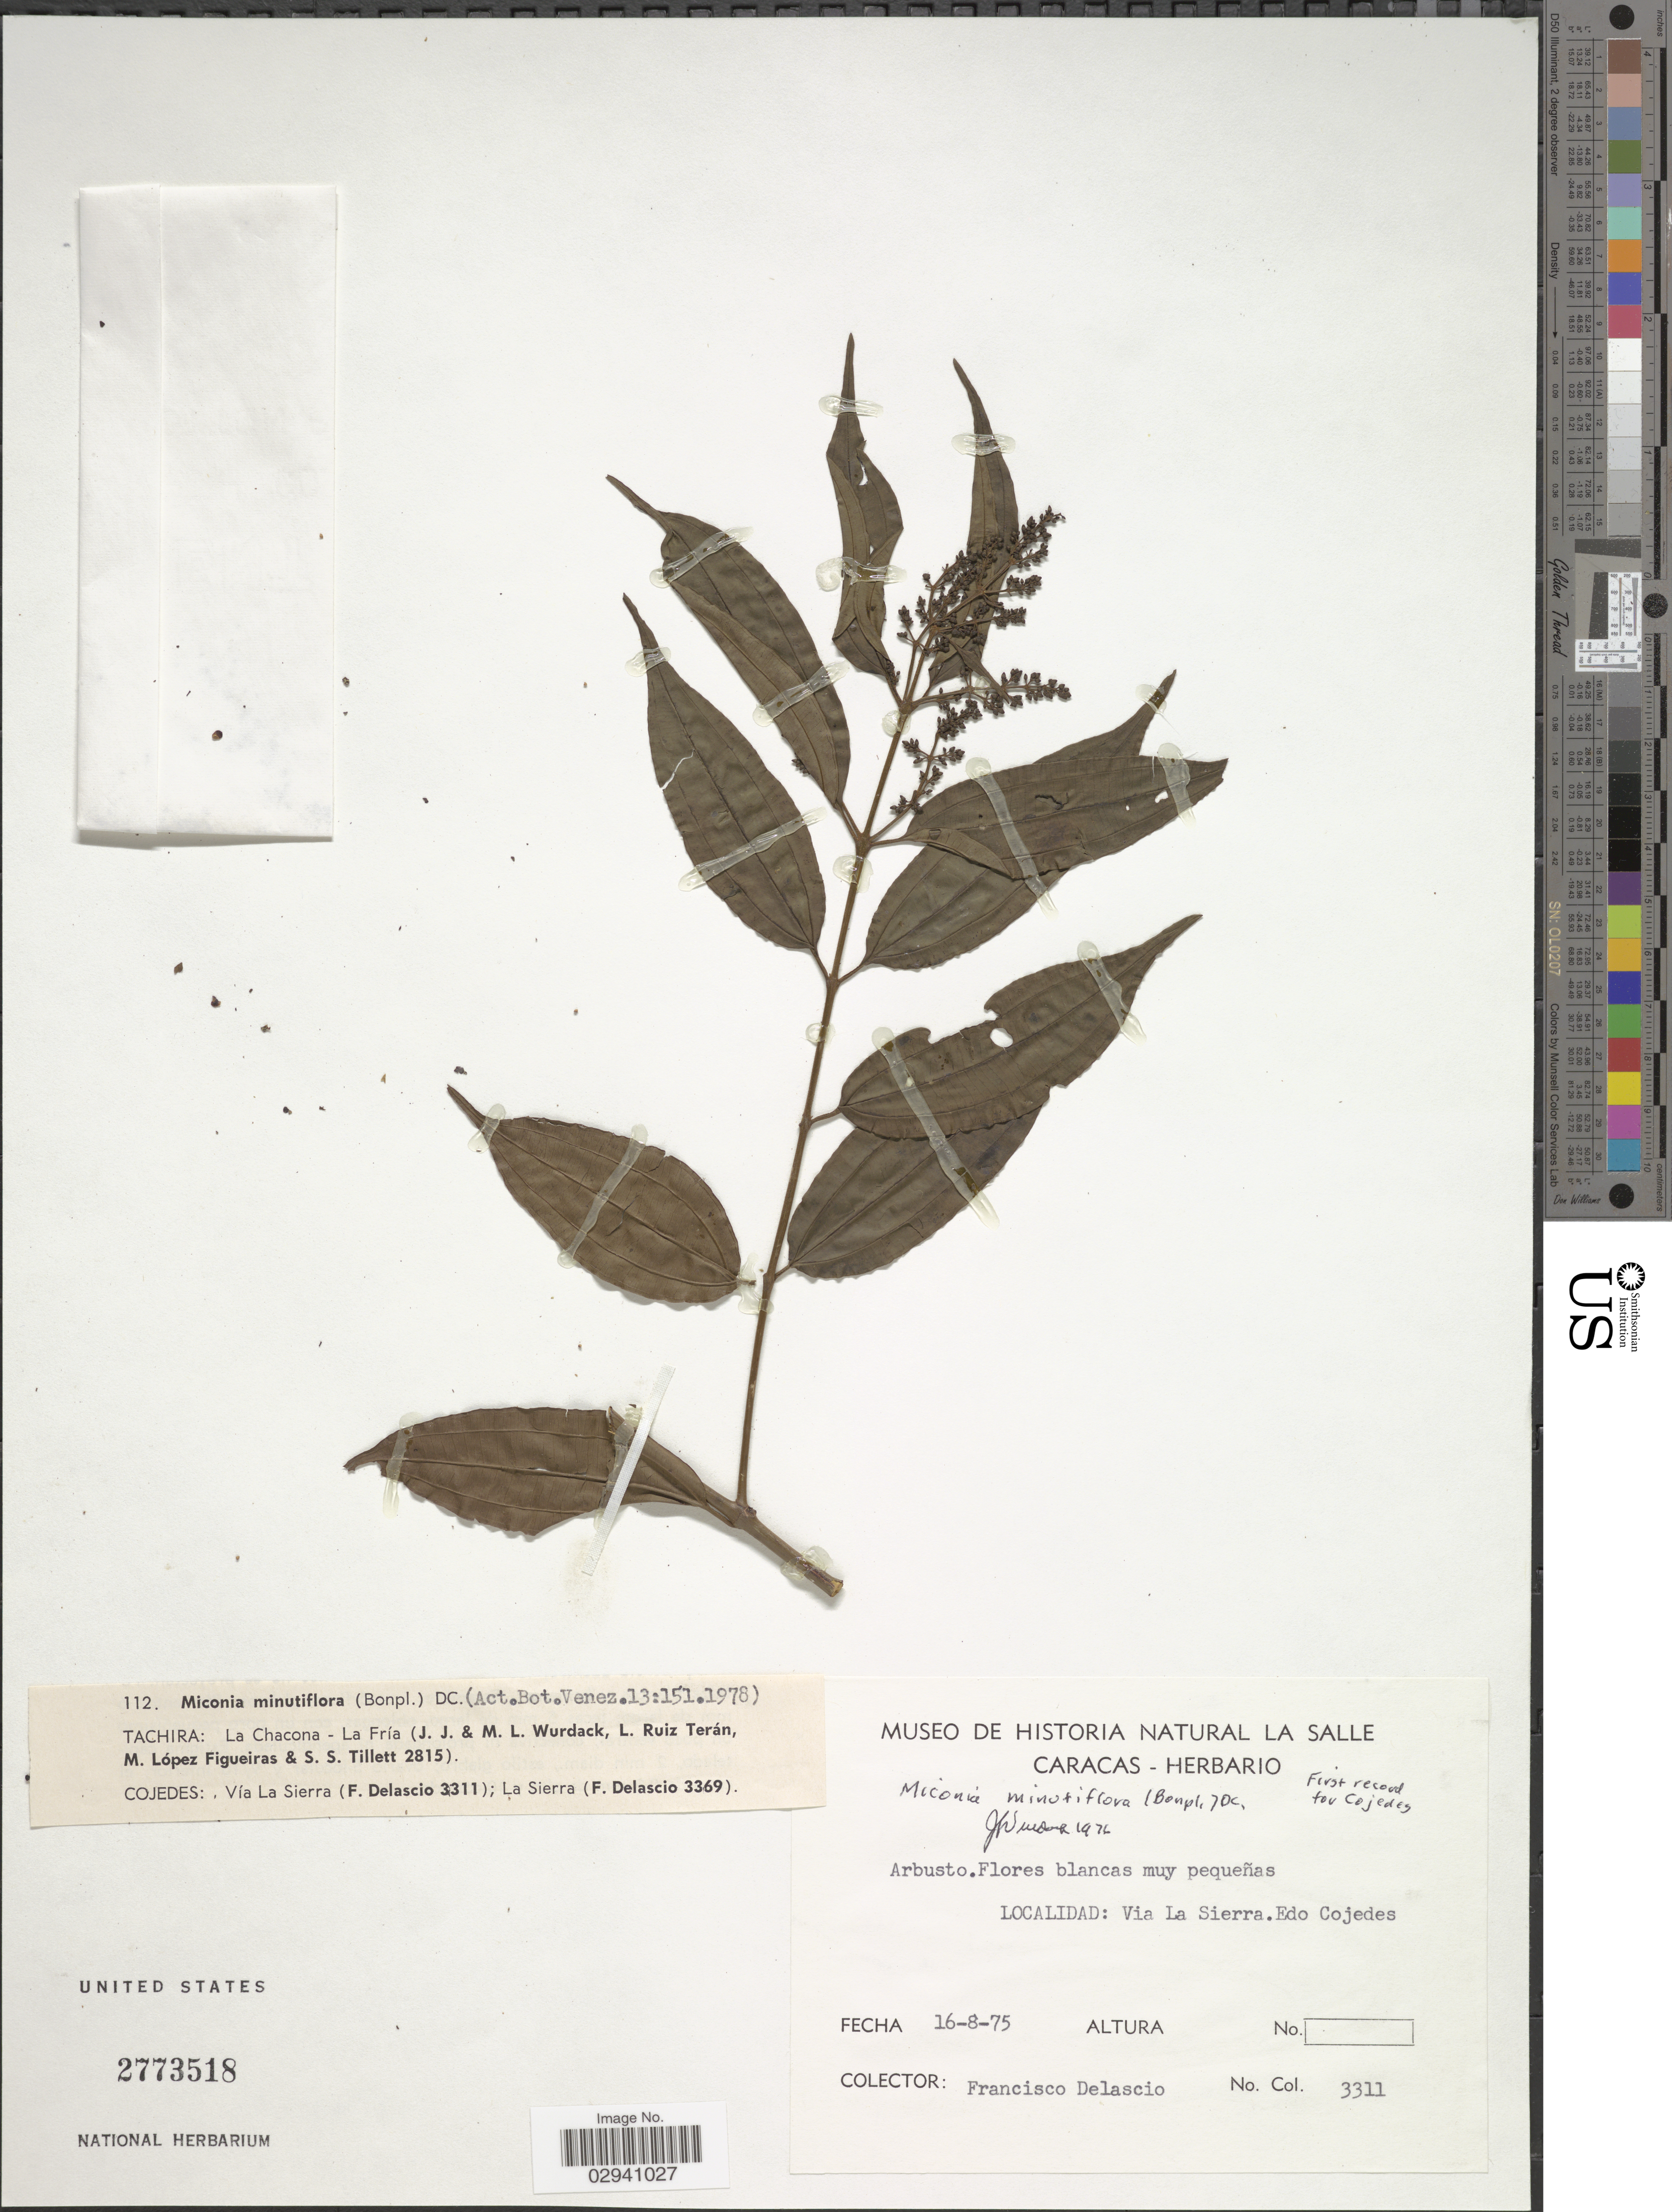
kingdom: Plantae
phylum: Tracheophyta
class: Magnoliopsida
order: Myrtales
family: Melastomataceae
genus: Miconia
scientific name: Miconia minutiflora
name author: (Bonpl.) DC.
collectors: F. Delascio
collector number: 3311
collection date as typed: Transcribed d/m/y: 16/8/75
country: Venezuela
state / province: Cojedes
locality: Via La Sierra. Edo. Cojedes.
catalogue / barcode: US 2773518